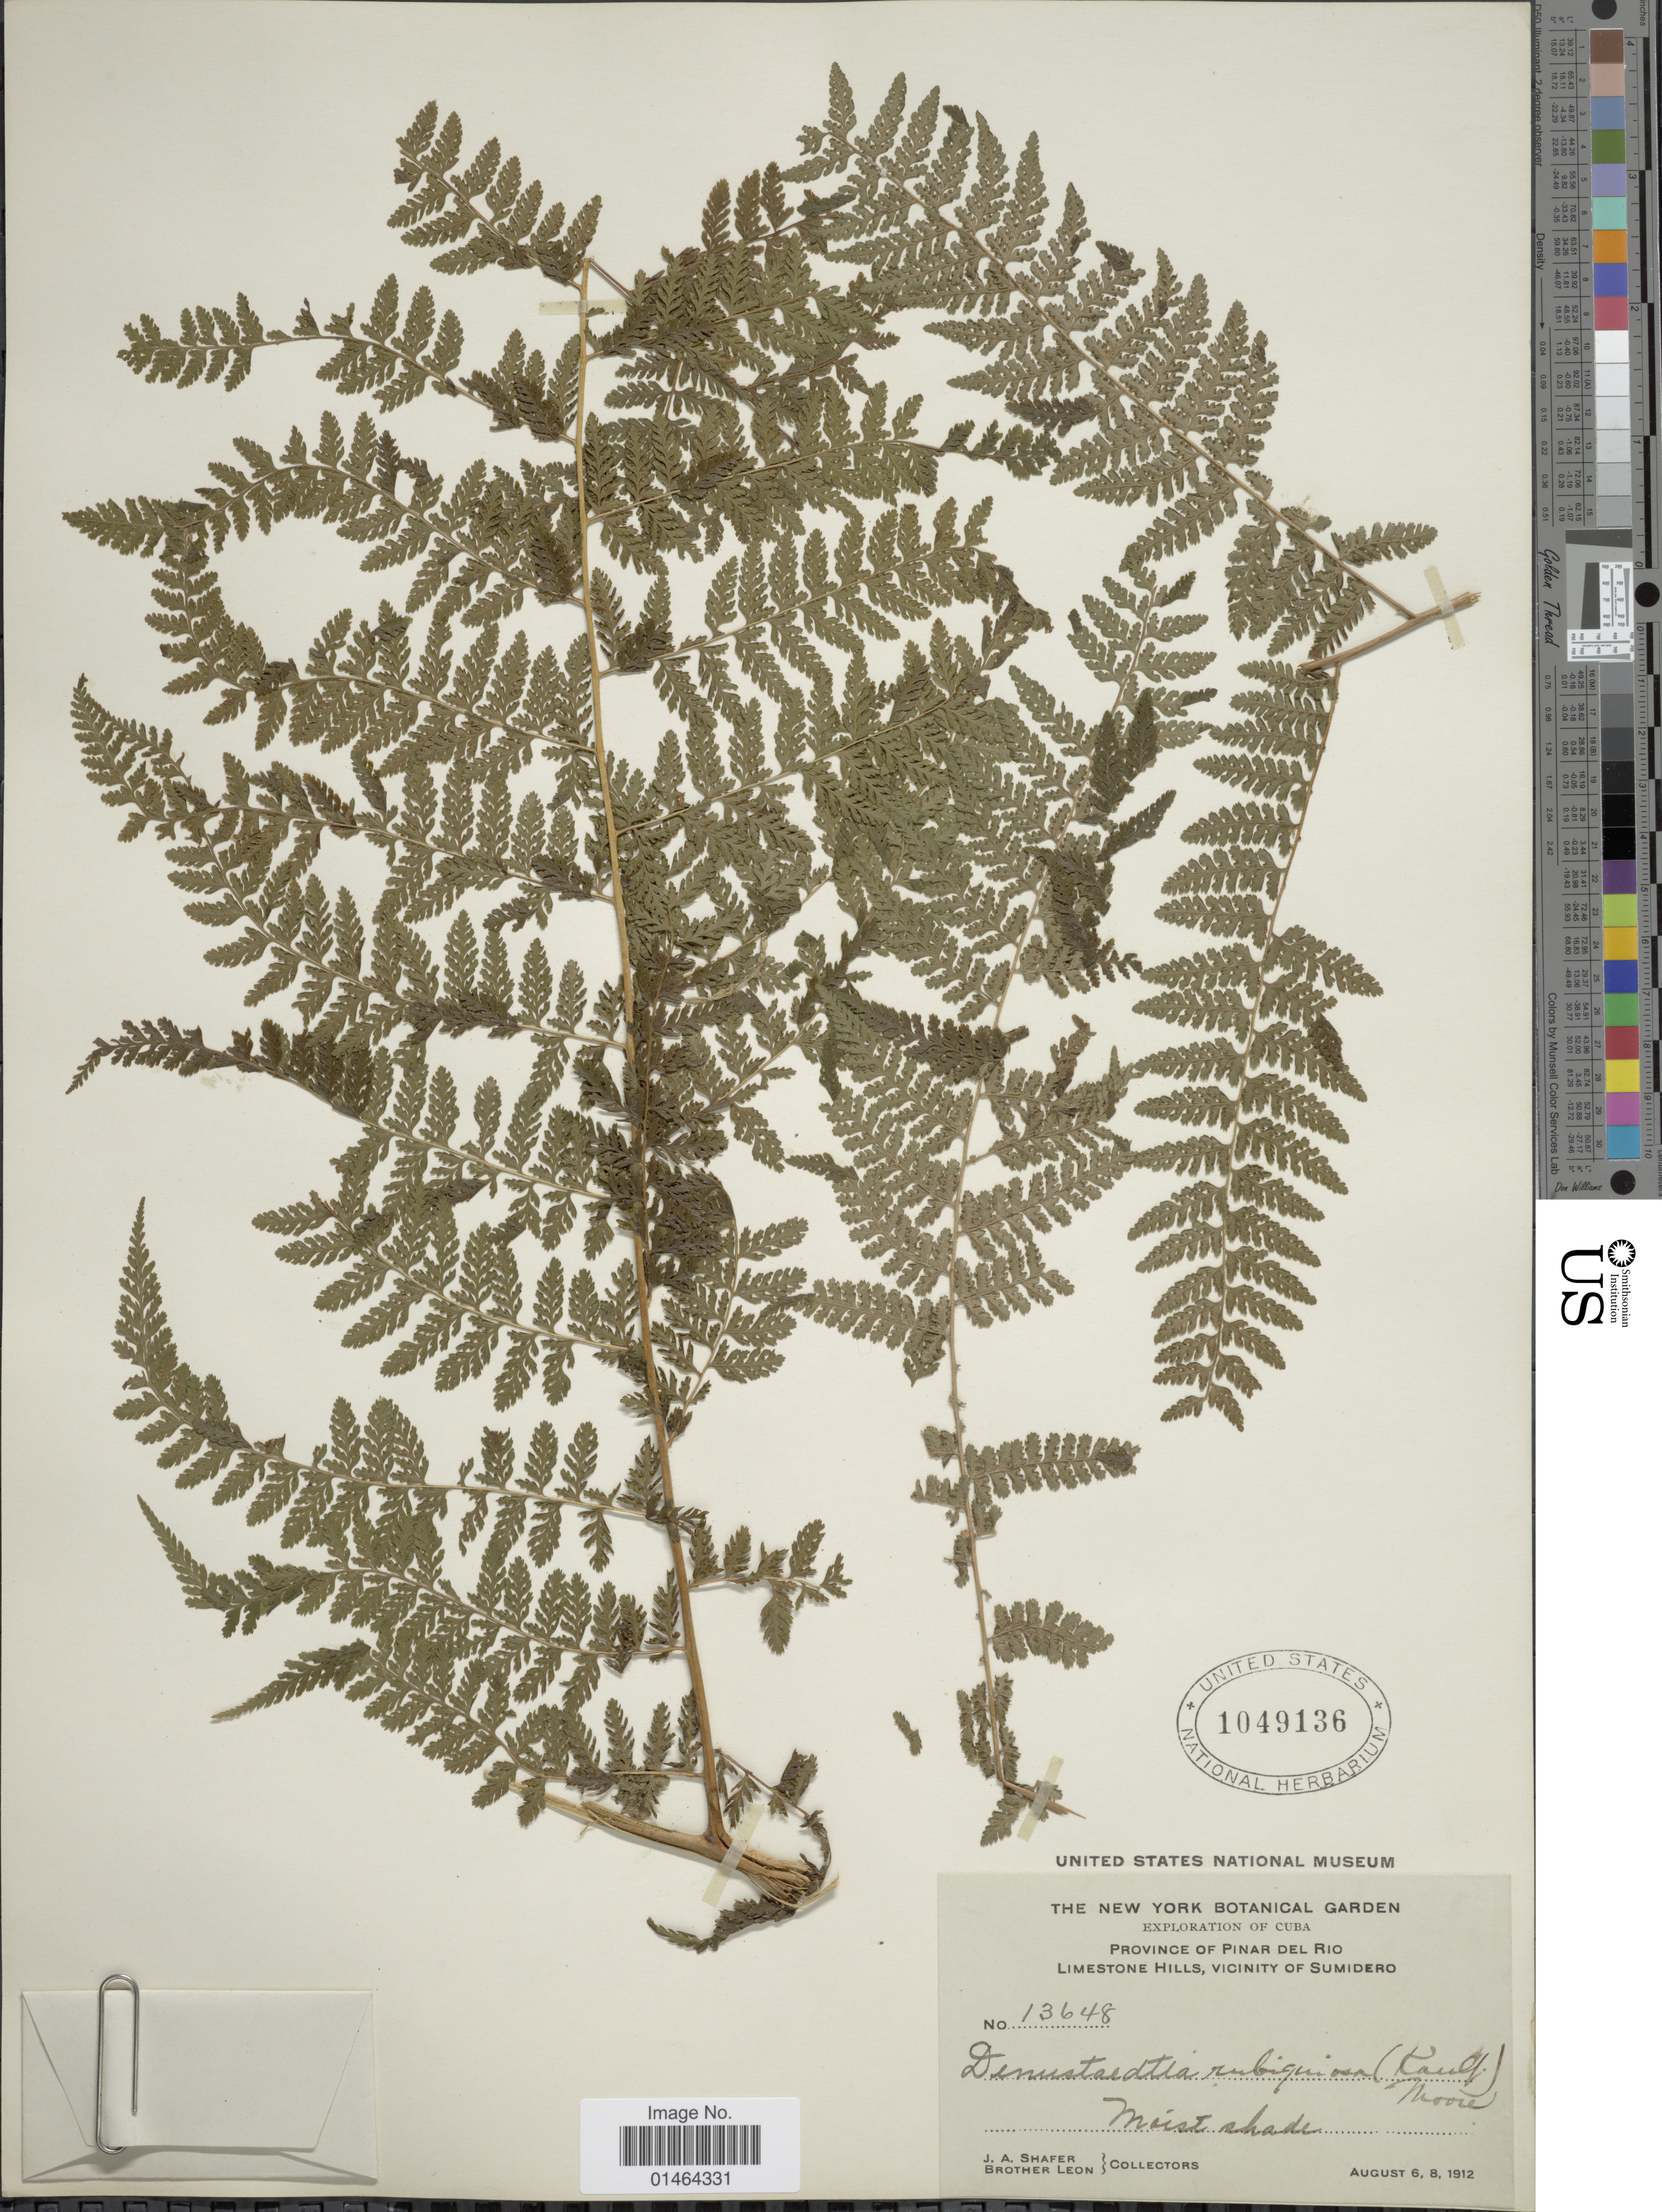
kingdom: Plantae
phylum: Tracheophyta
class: Polypodiopsida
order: Polypodiales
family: Dennstaedtiaceae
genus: Dennstaedtia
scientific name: Dennstaedtia cicutaria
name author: (Sw.) T. Moore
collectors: J. A. Shafer & Bro. León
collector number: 13648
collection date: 1912-08-06/1912-08-08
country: Cuba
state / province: Pinar del Río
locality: Limestone Hills, Vicinity of Sumidero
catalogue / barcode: US 1049136